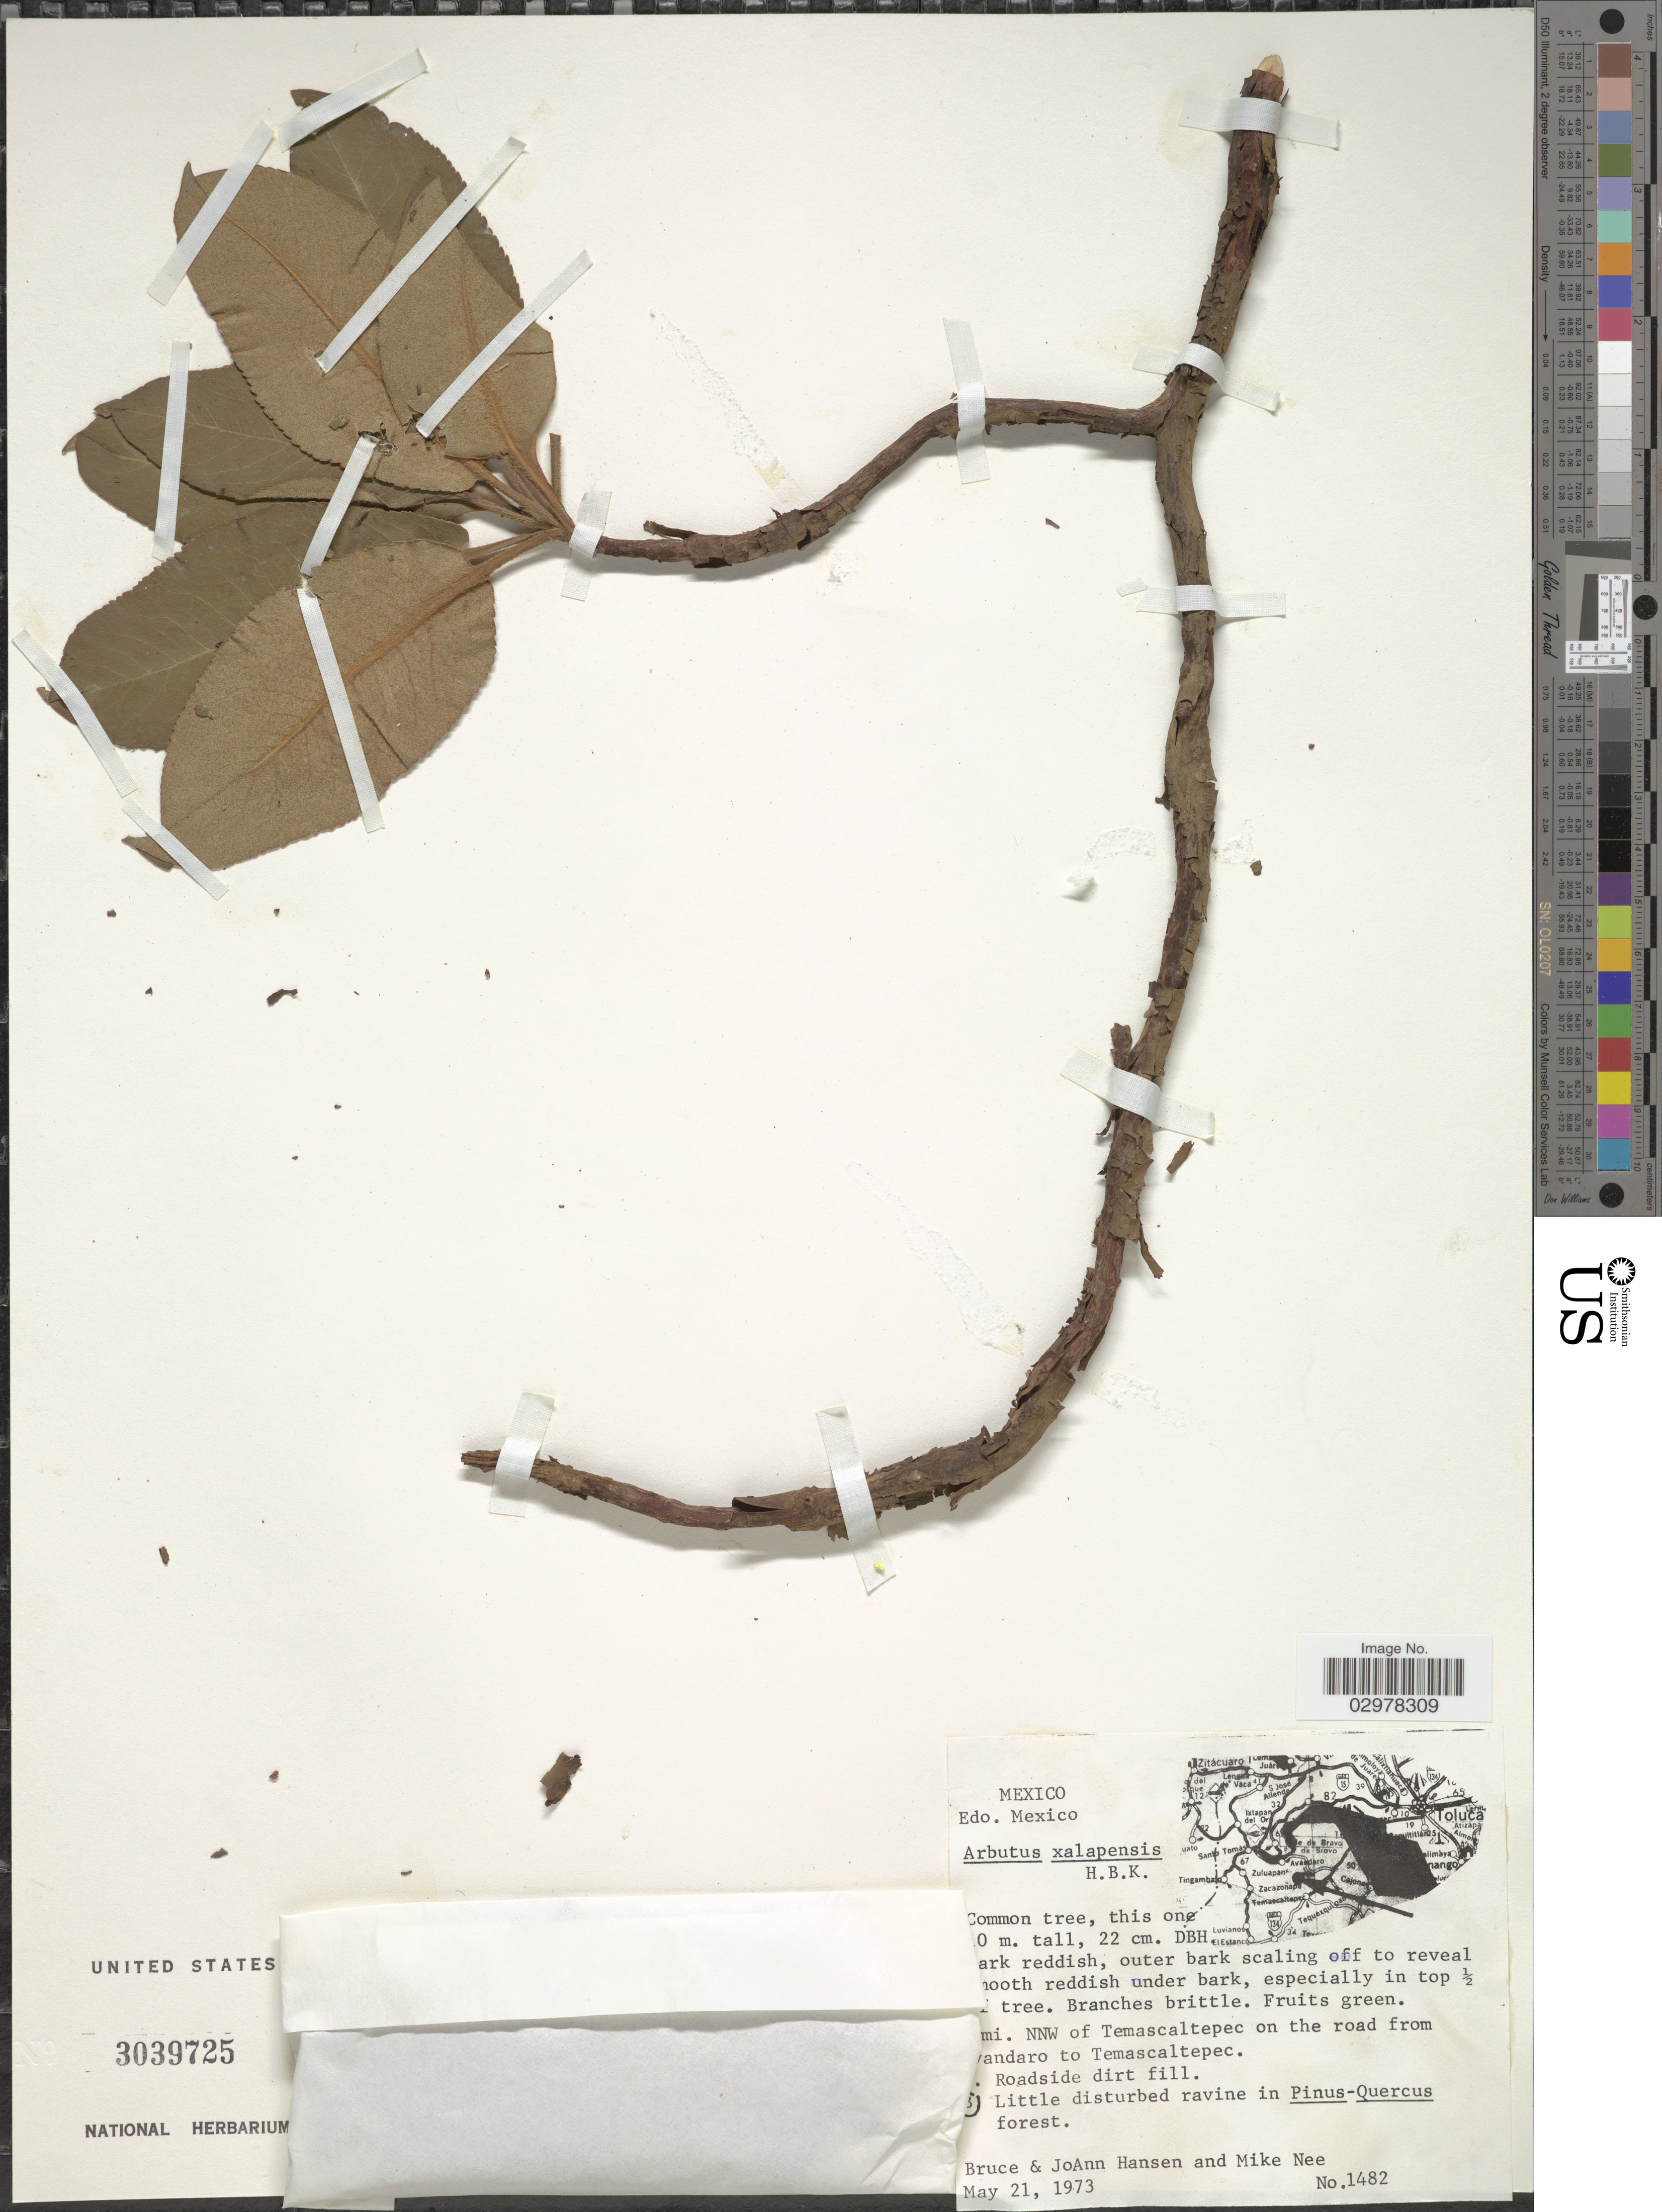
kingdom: Plantae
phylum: Tracheophyta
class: Magnoliopsida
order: Ericales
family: Ericaceae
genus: Arbutus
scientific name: Arbutus xalapensis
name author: Kunth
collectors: B. Hansen, J. Hansen & M. Nee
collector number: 1482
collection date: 1973-05-21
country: Mexico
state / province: México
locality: [illegible text] mi. NNW of Temascaltepec on the road from [illegible text]andaro to Temascaltepec.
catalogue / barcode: US 3039725